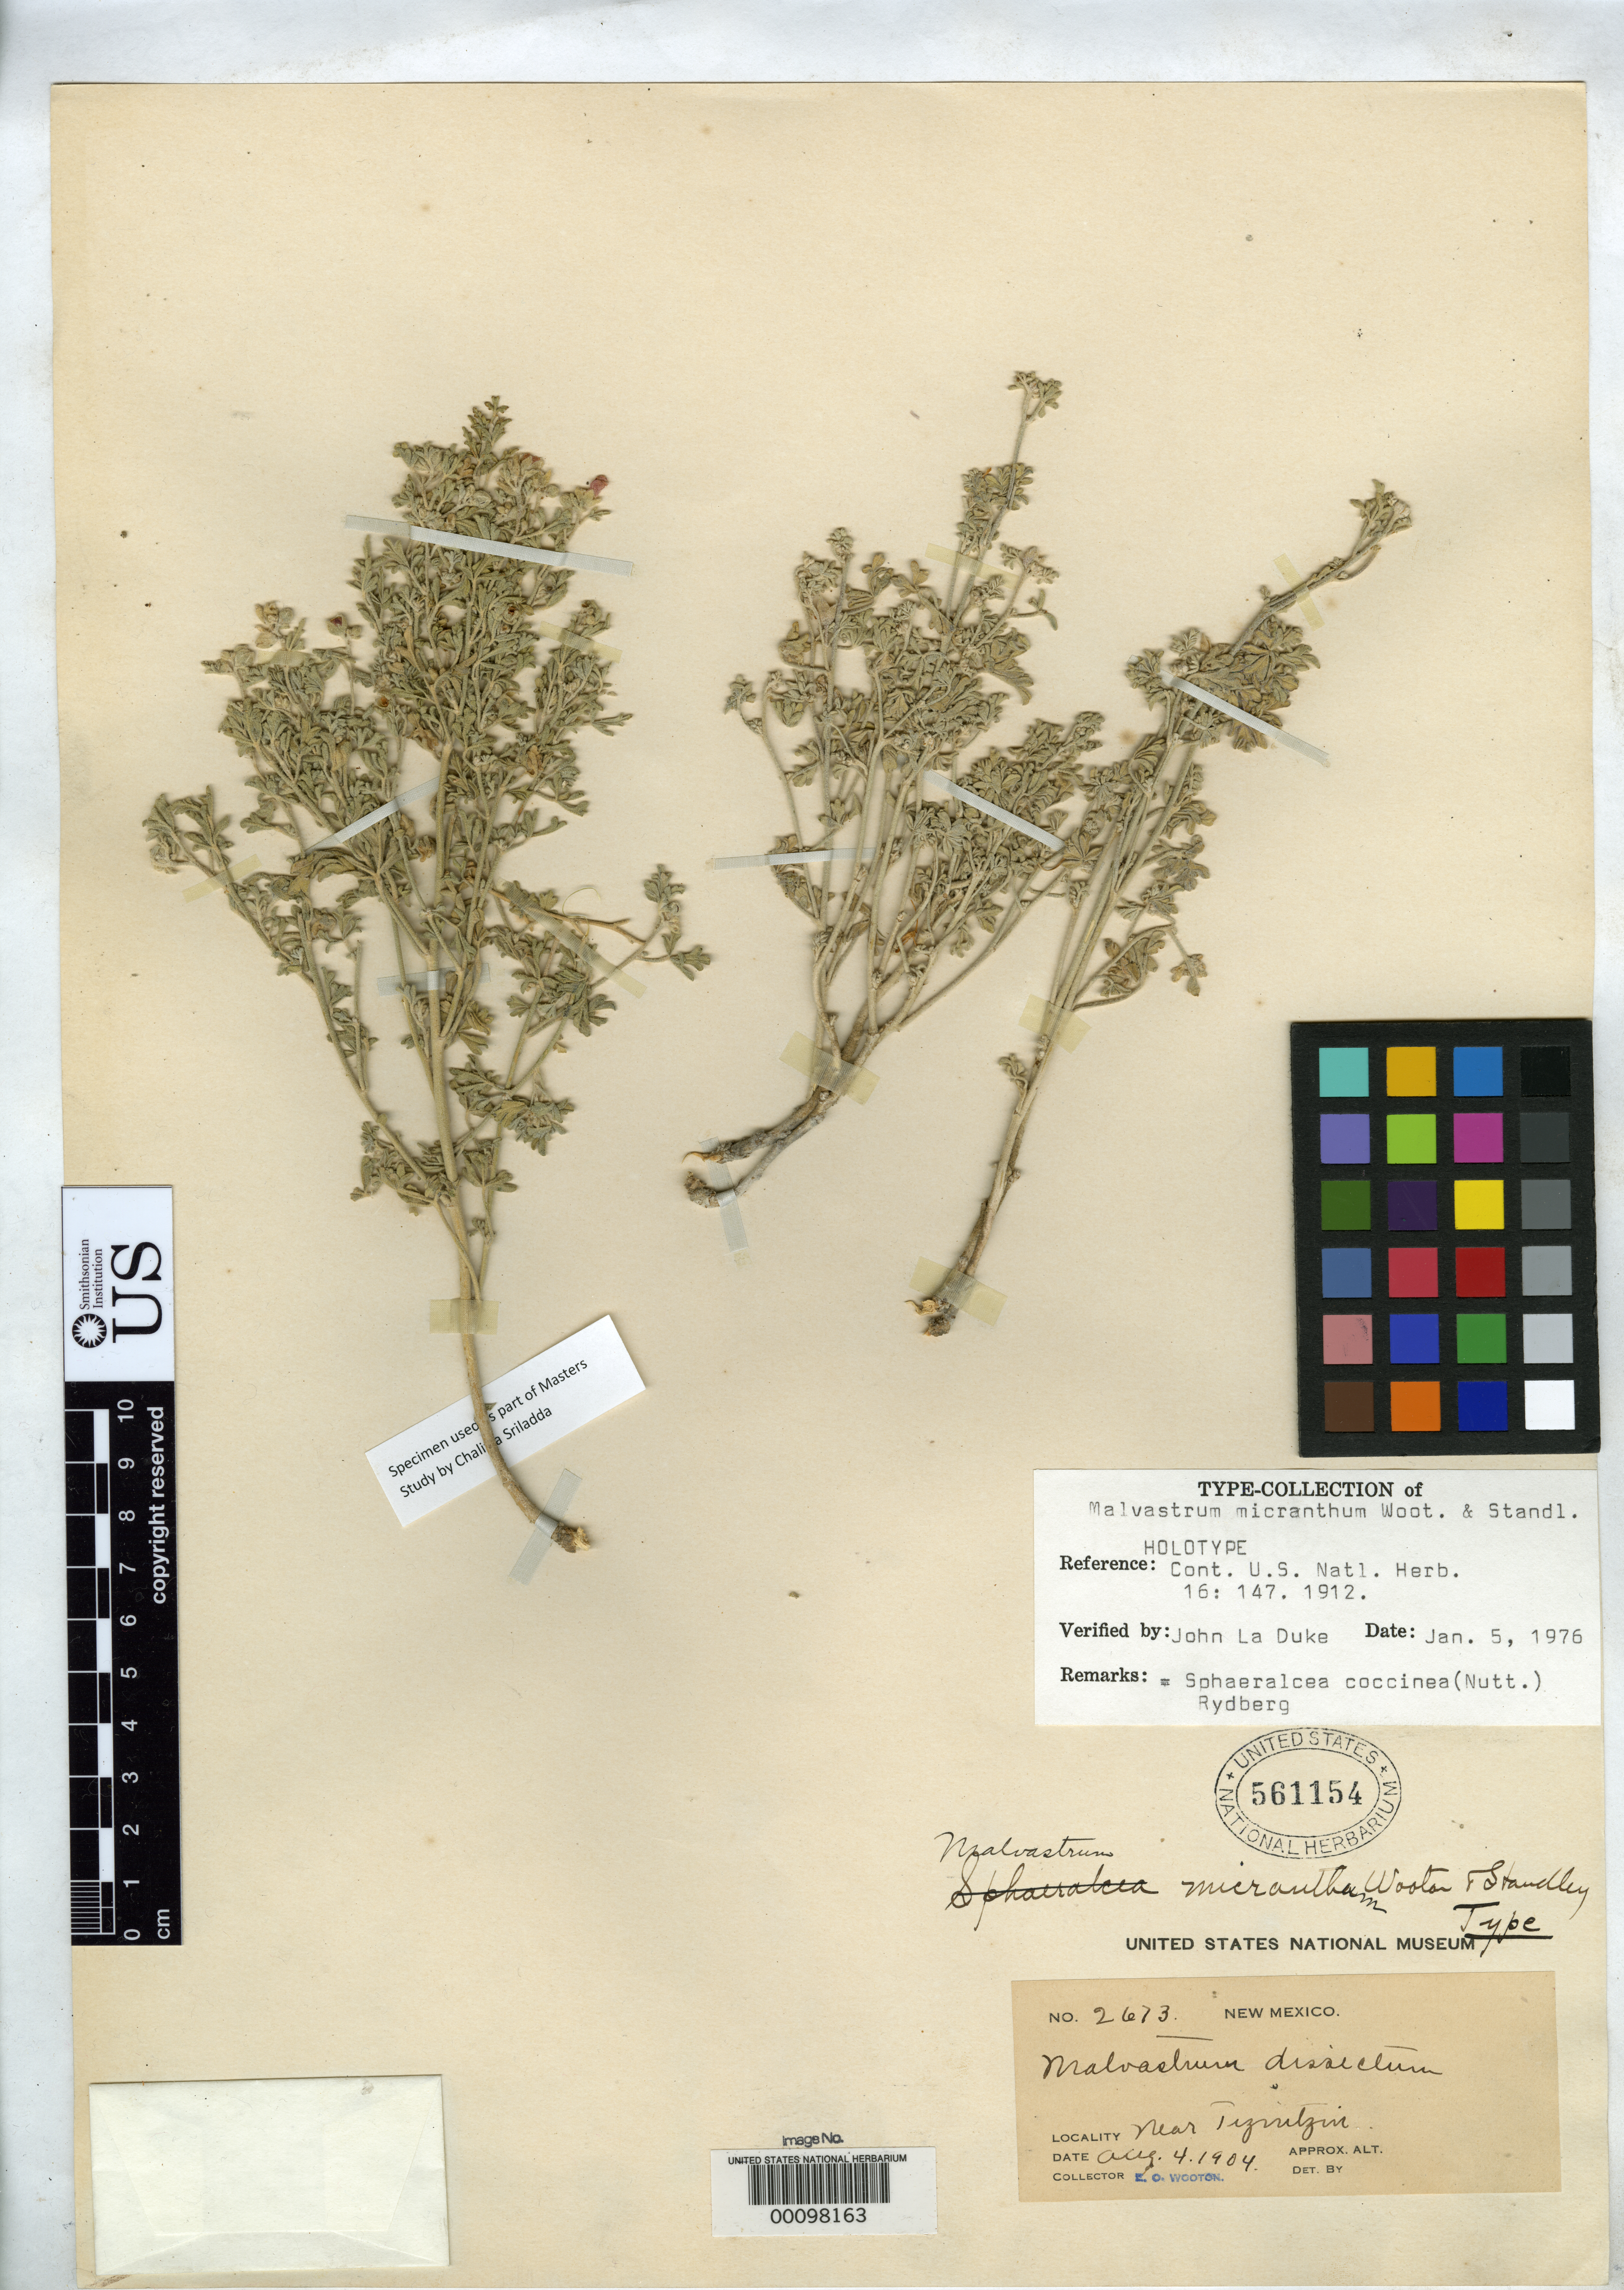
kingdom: Plantae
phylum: Tracheophyta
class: Magnoliopsida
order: Malvales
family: Malvaceae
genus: Malvastrum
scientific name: Malvastrum micranthum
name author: Wooton & Standl.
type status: Holotype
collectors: E. O. Wooton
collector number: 2673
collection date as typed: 04 Aug 1904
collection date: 1904-08-04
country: United States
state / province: New Mexico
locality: Near Tiznitzin.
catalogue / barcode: US 561154